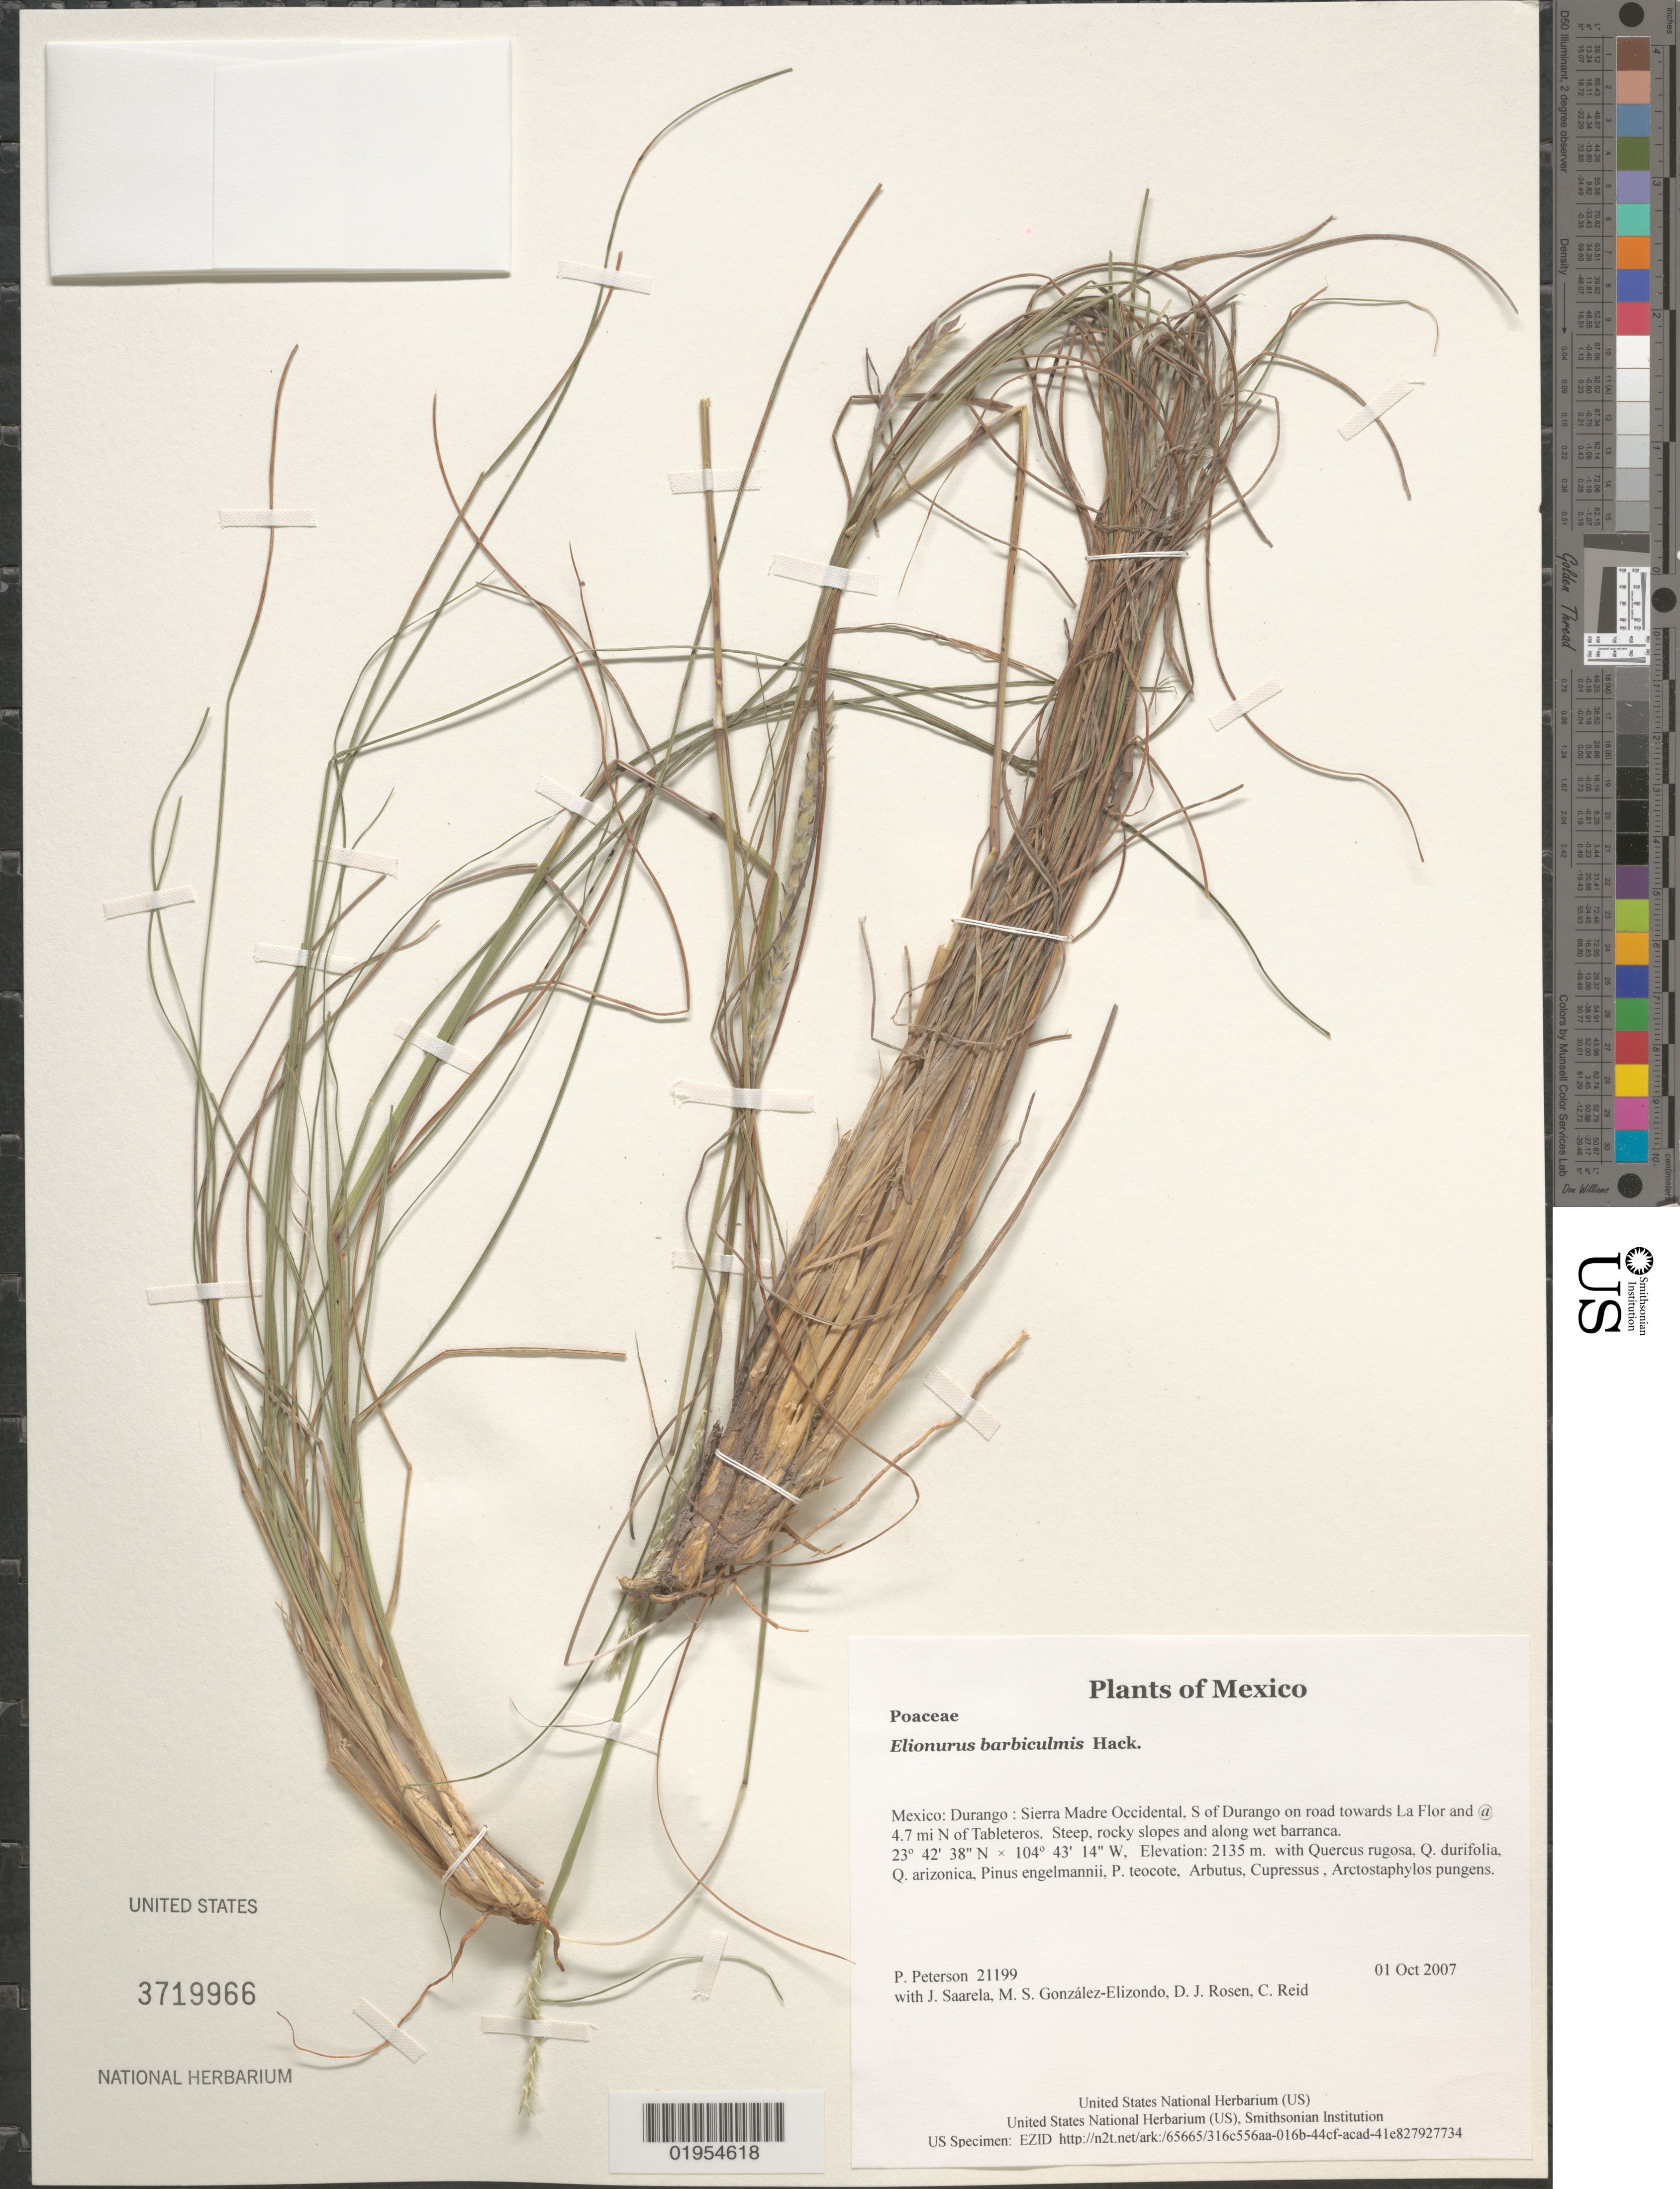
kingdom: Plantae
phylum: Tracheophyta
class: Liliopsida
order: Poales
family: Poaceae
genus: Elionurus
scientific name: Elionurus barbiculmis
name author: Hack. in A. DC.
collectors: P. M. Peterson, J. Saarela, M. S. González-Elizondo, D. J. Rosen & C. Reid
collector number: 21199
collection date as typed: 01 Oct 2007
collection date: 2007-10-01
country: Mexico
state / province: Durango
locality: Sierra Madre Occidental, S of Durango on road towards La Flor and @ 4.7 mi N of Tableteros. Steep, rocky slopes and along wet barranca.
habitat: with Quercus rugosa, Q. durifolia, Q. arizonica, Pinus engelmannii, P. teocote, Arbutus, Cupressus , Arctostaphylos pungens.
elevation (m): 2135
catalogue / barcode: US 3719966